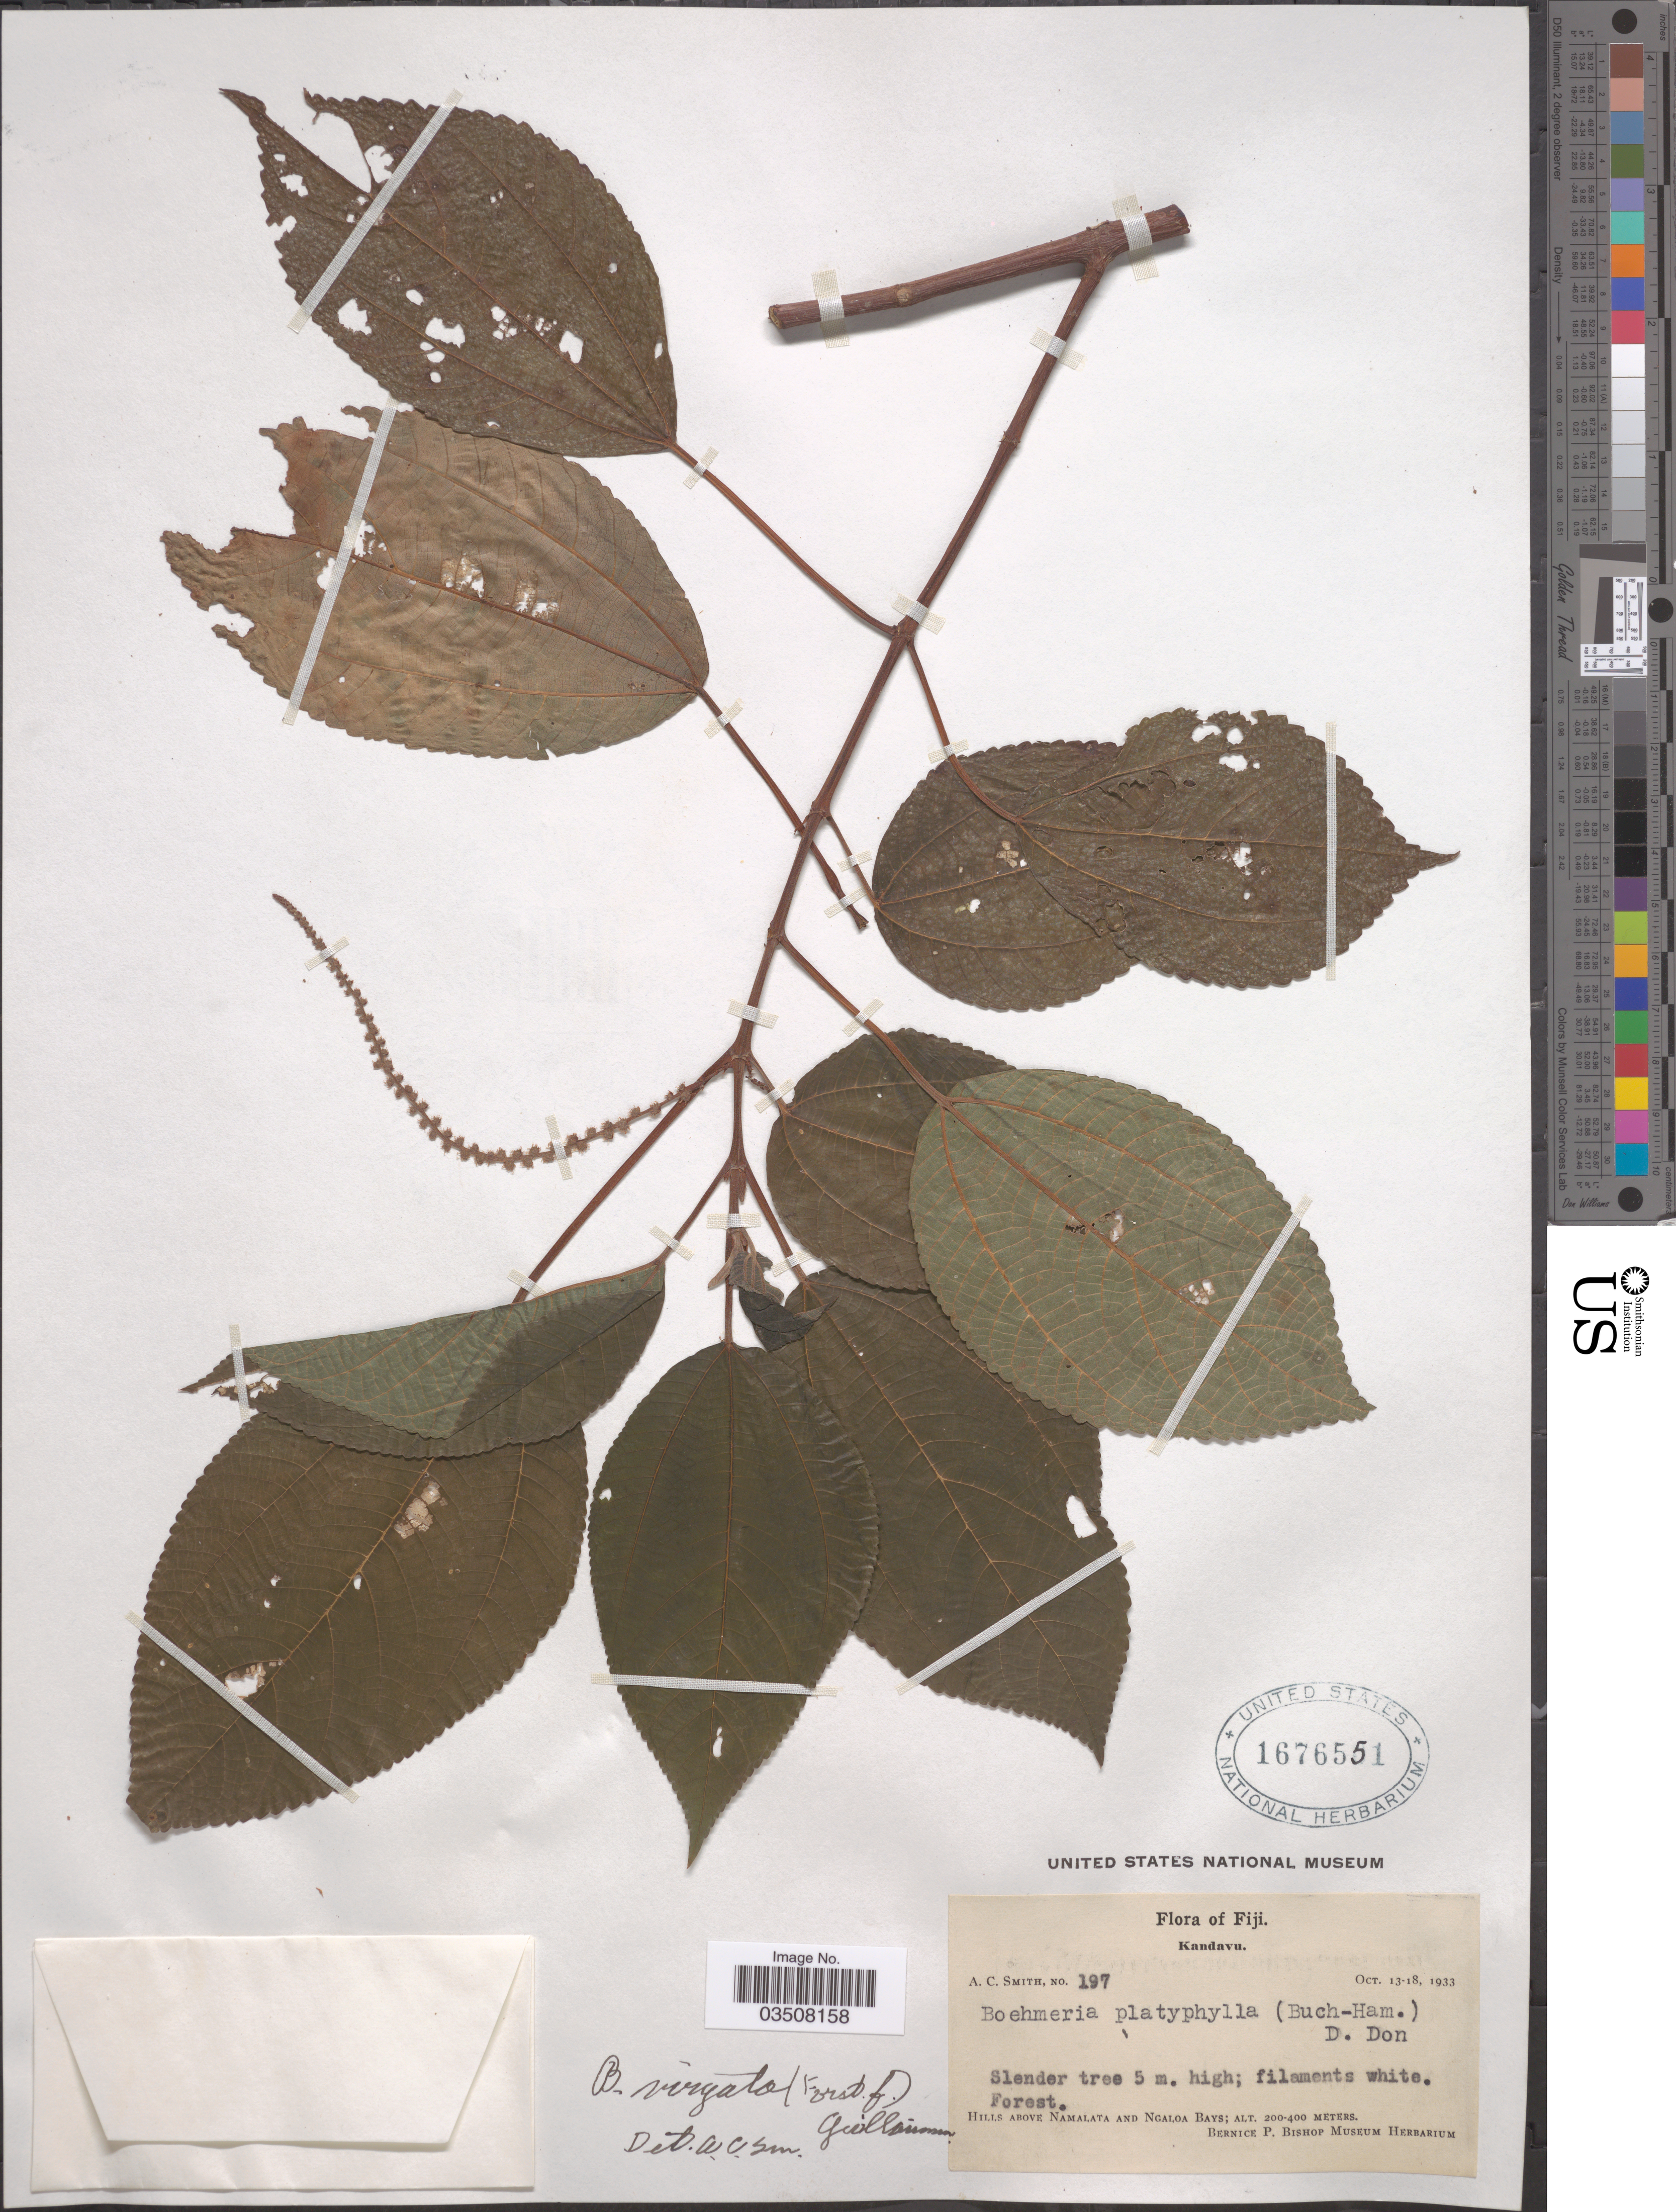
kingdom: Plantae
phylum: Tracheophyta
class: Magnoliopsida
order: Rosales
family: Urticaceae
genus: Boehmeria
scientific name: Boehmeria virgata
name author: (G. Forst.) Guill.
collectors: A. C. Smith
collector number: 197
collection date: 1933-10-13/1933-10-18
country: Fiji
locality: Kandavu. Hills above Namalata and Ngaloa Bays.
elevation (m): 200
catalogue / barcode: US 1676551